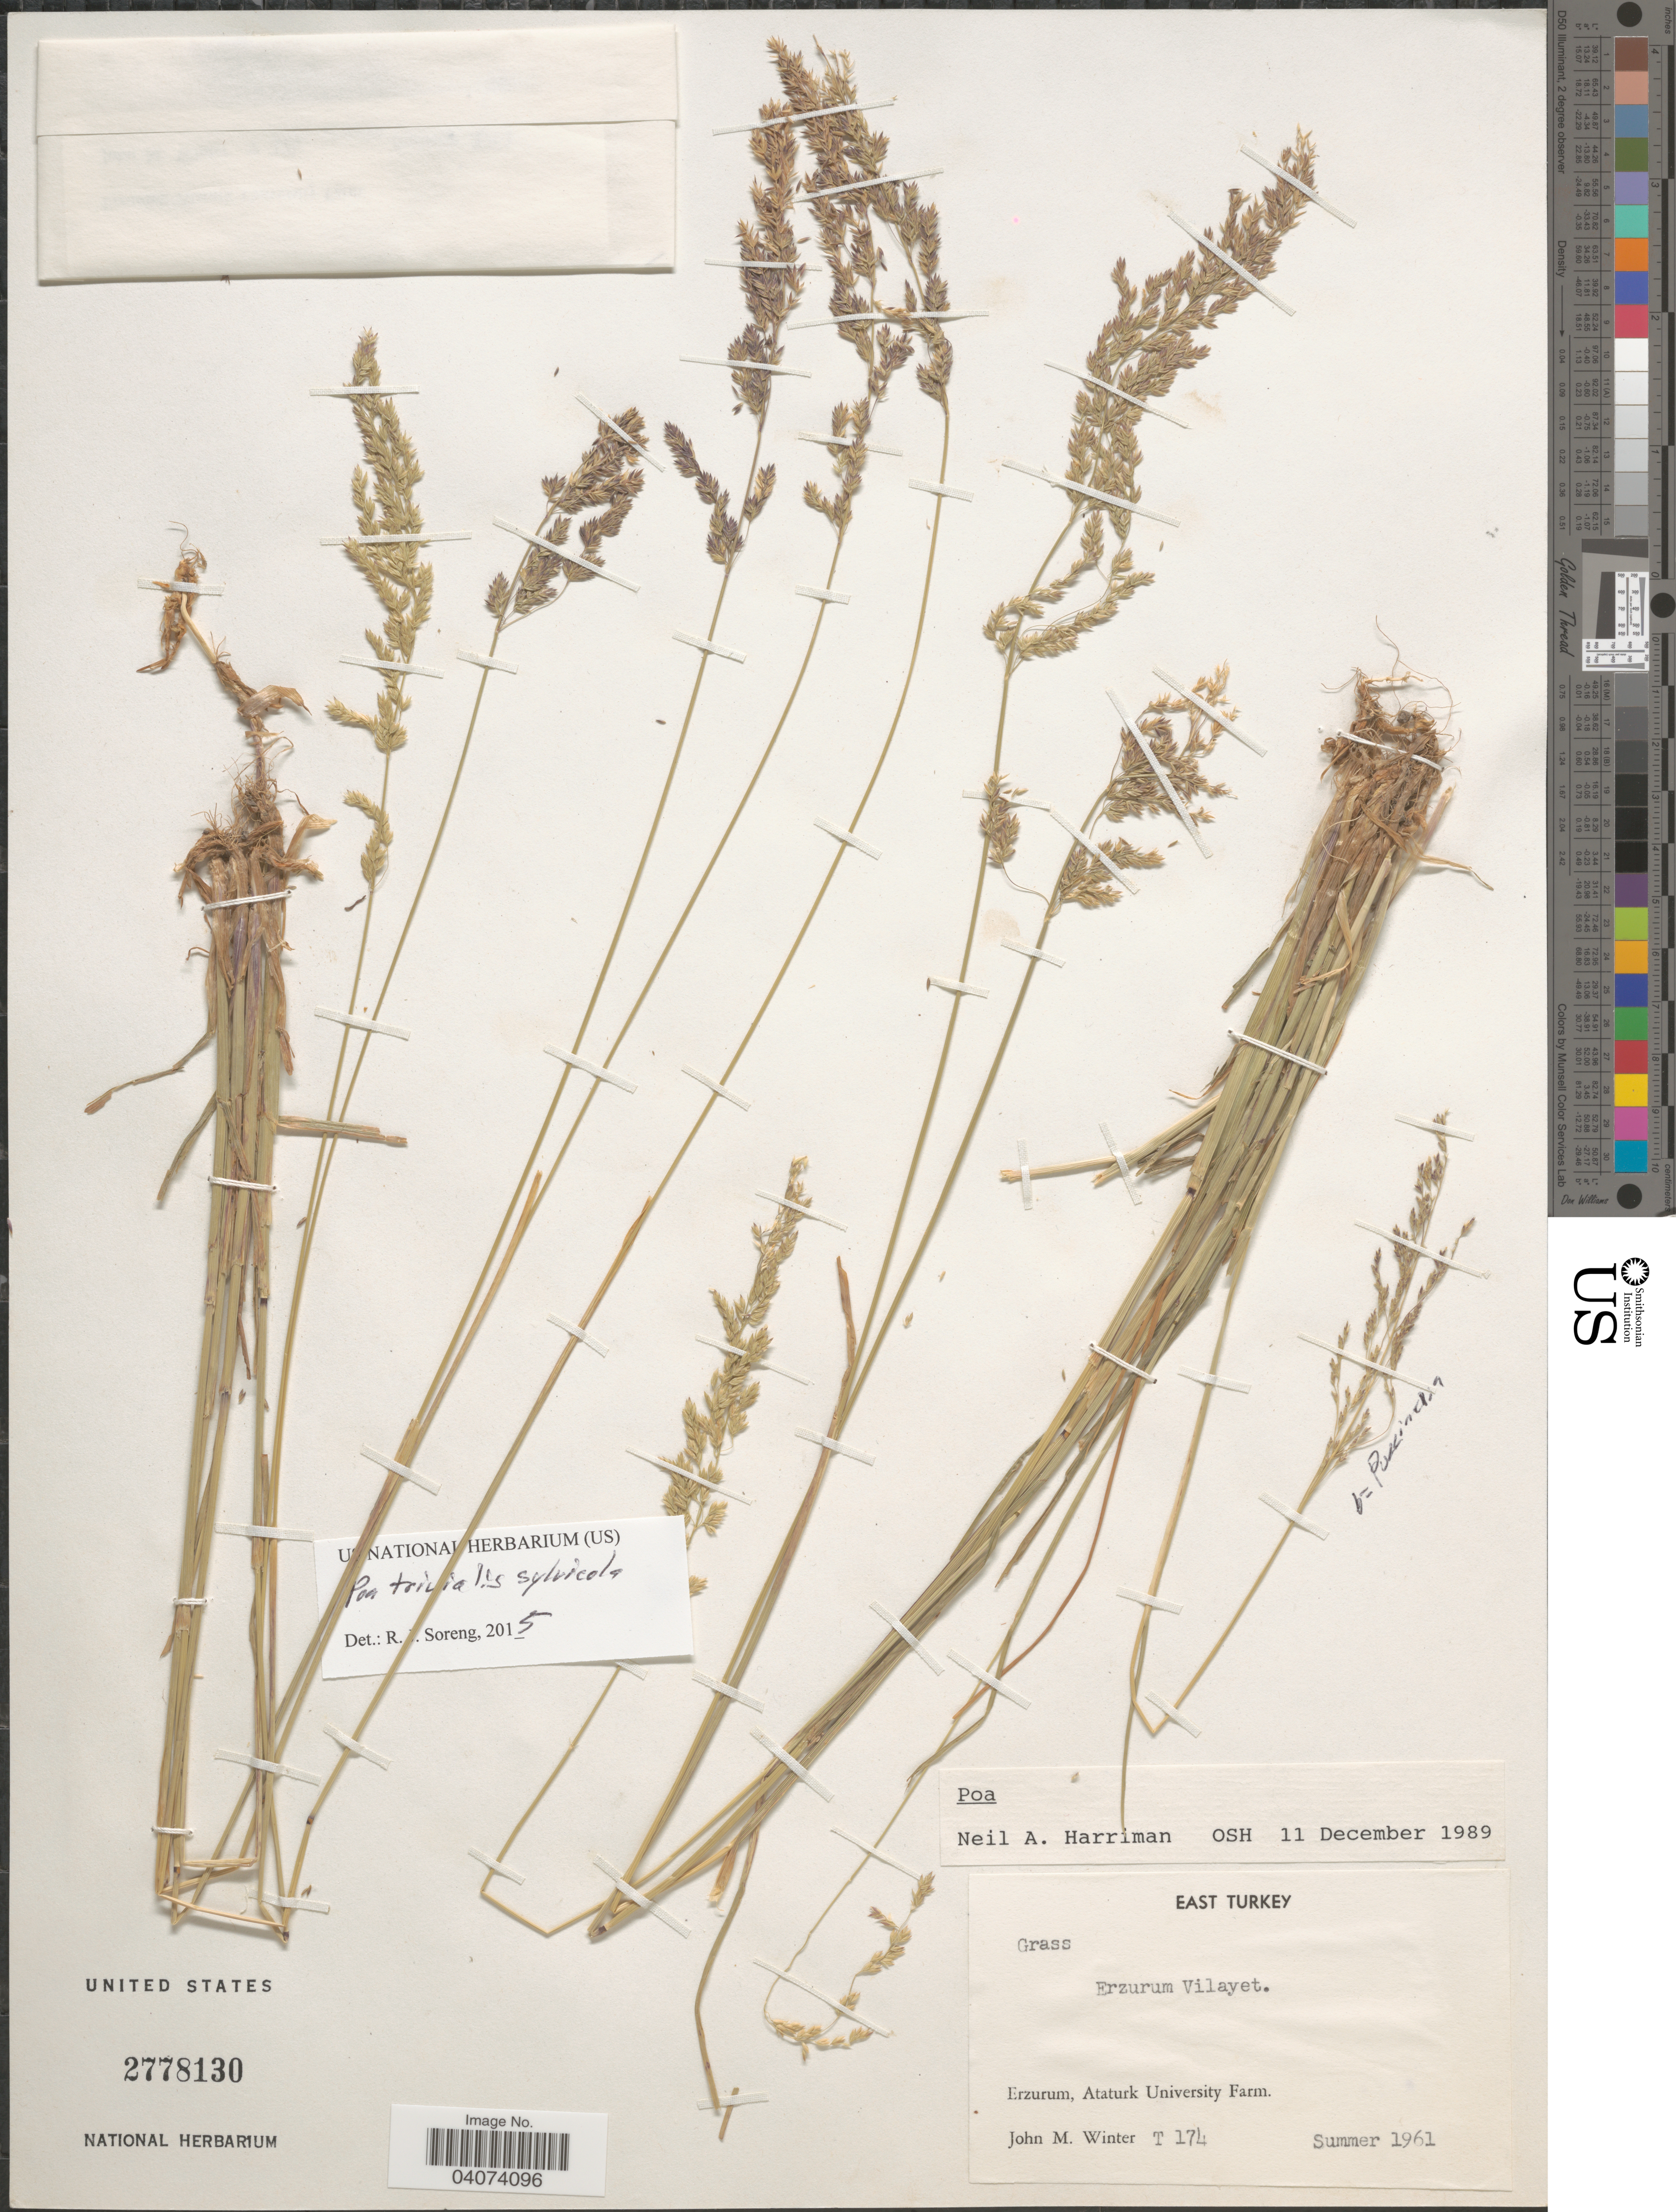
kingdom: Plantae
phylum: Tracheophyta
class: Liliopsida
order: Poales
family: Poaceae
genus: Poa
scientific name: Poa trivialis subsp. sylvicola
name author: (Gussone) H. Lindb.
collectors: J. M. Winter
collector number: T174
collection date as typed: Summer 1961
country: Turkey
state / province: Erzurum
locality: East Turkey. Ataturk University Farm.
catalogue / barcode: US 2778130